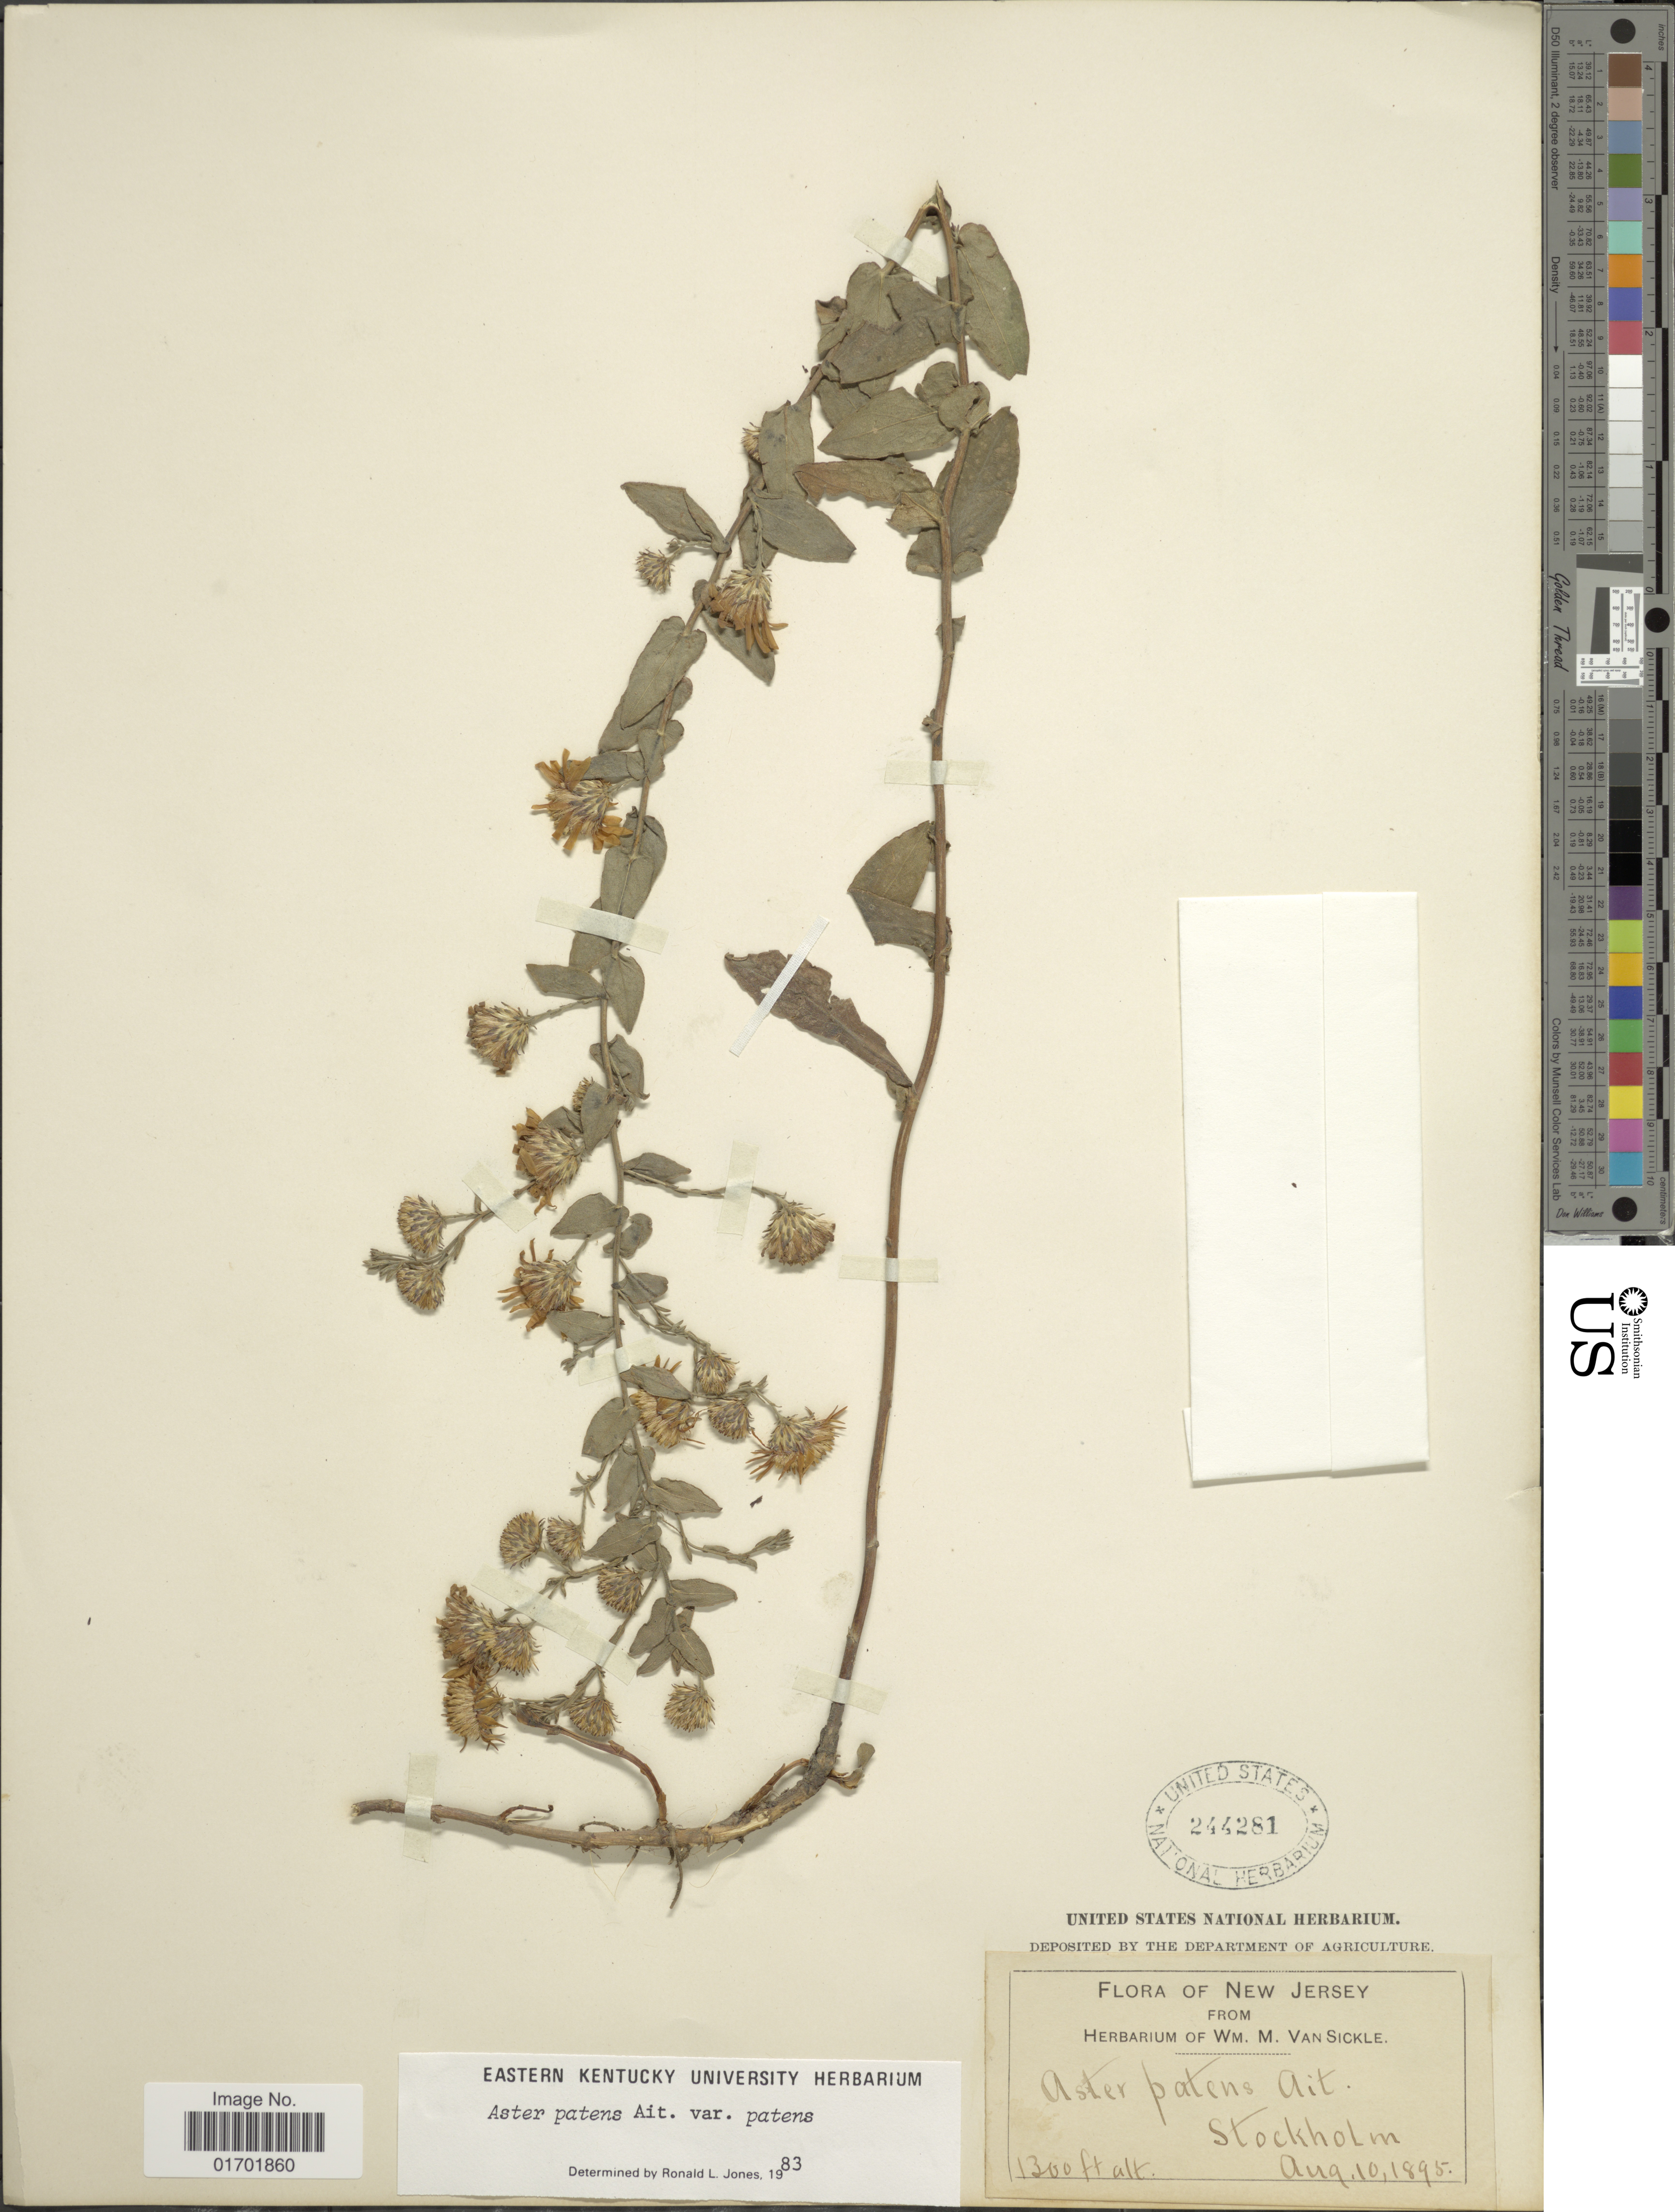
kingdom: Plantae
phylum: Tracheophyta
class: Magnoliopsida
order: Asterales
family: Asteraceae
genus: Symphyotrichum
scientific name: Symphyotrichum patens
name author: (Aiton) G.L. Nesom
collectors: ex herb. Wm. M. Van Sickle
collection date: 1895-08-10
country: United States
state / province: New Jersey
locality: Stockholm.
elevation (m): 396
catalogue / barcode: US 244281